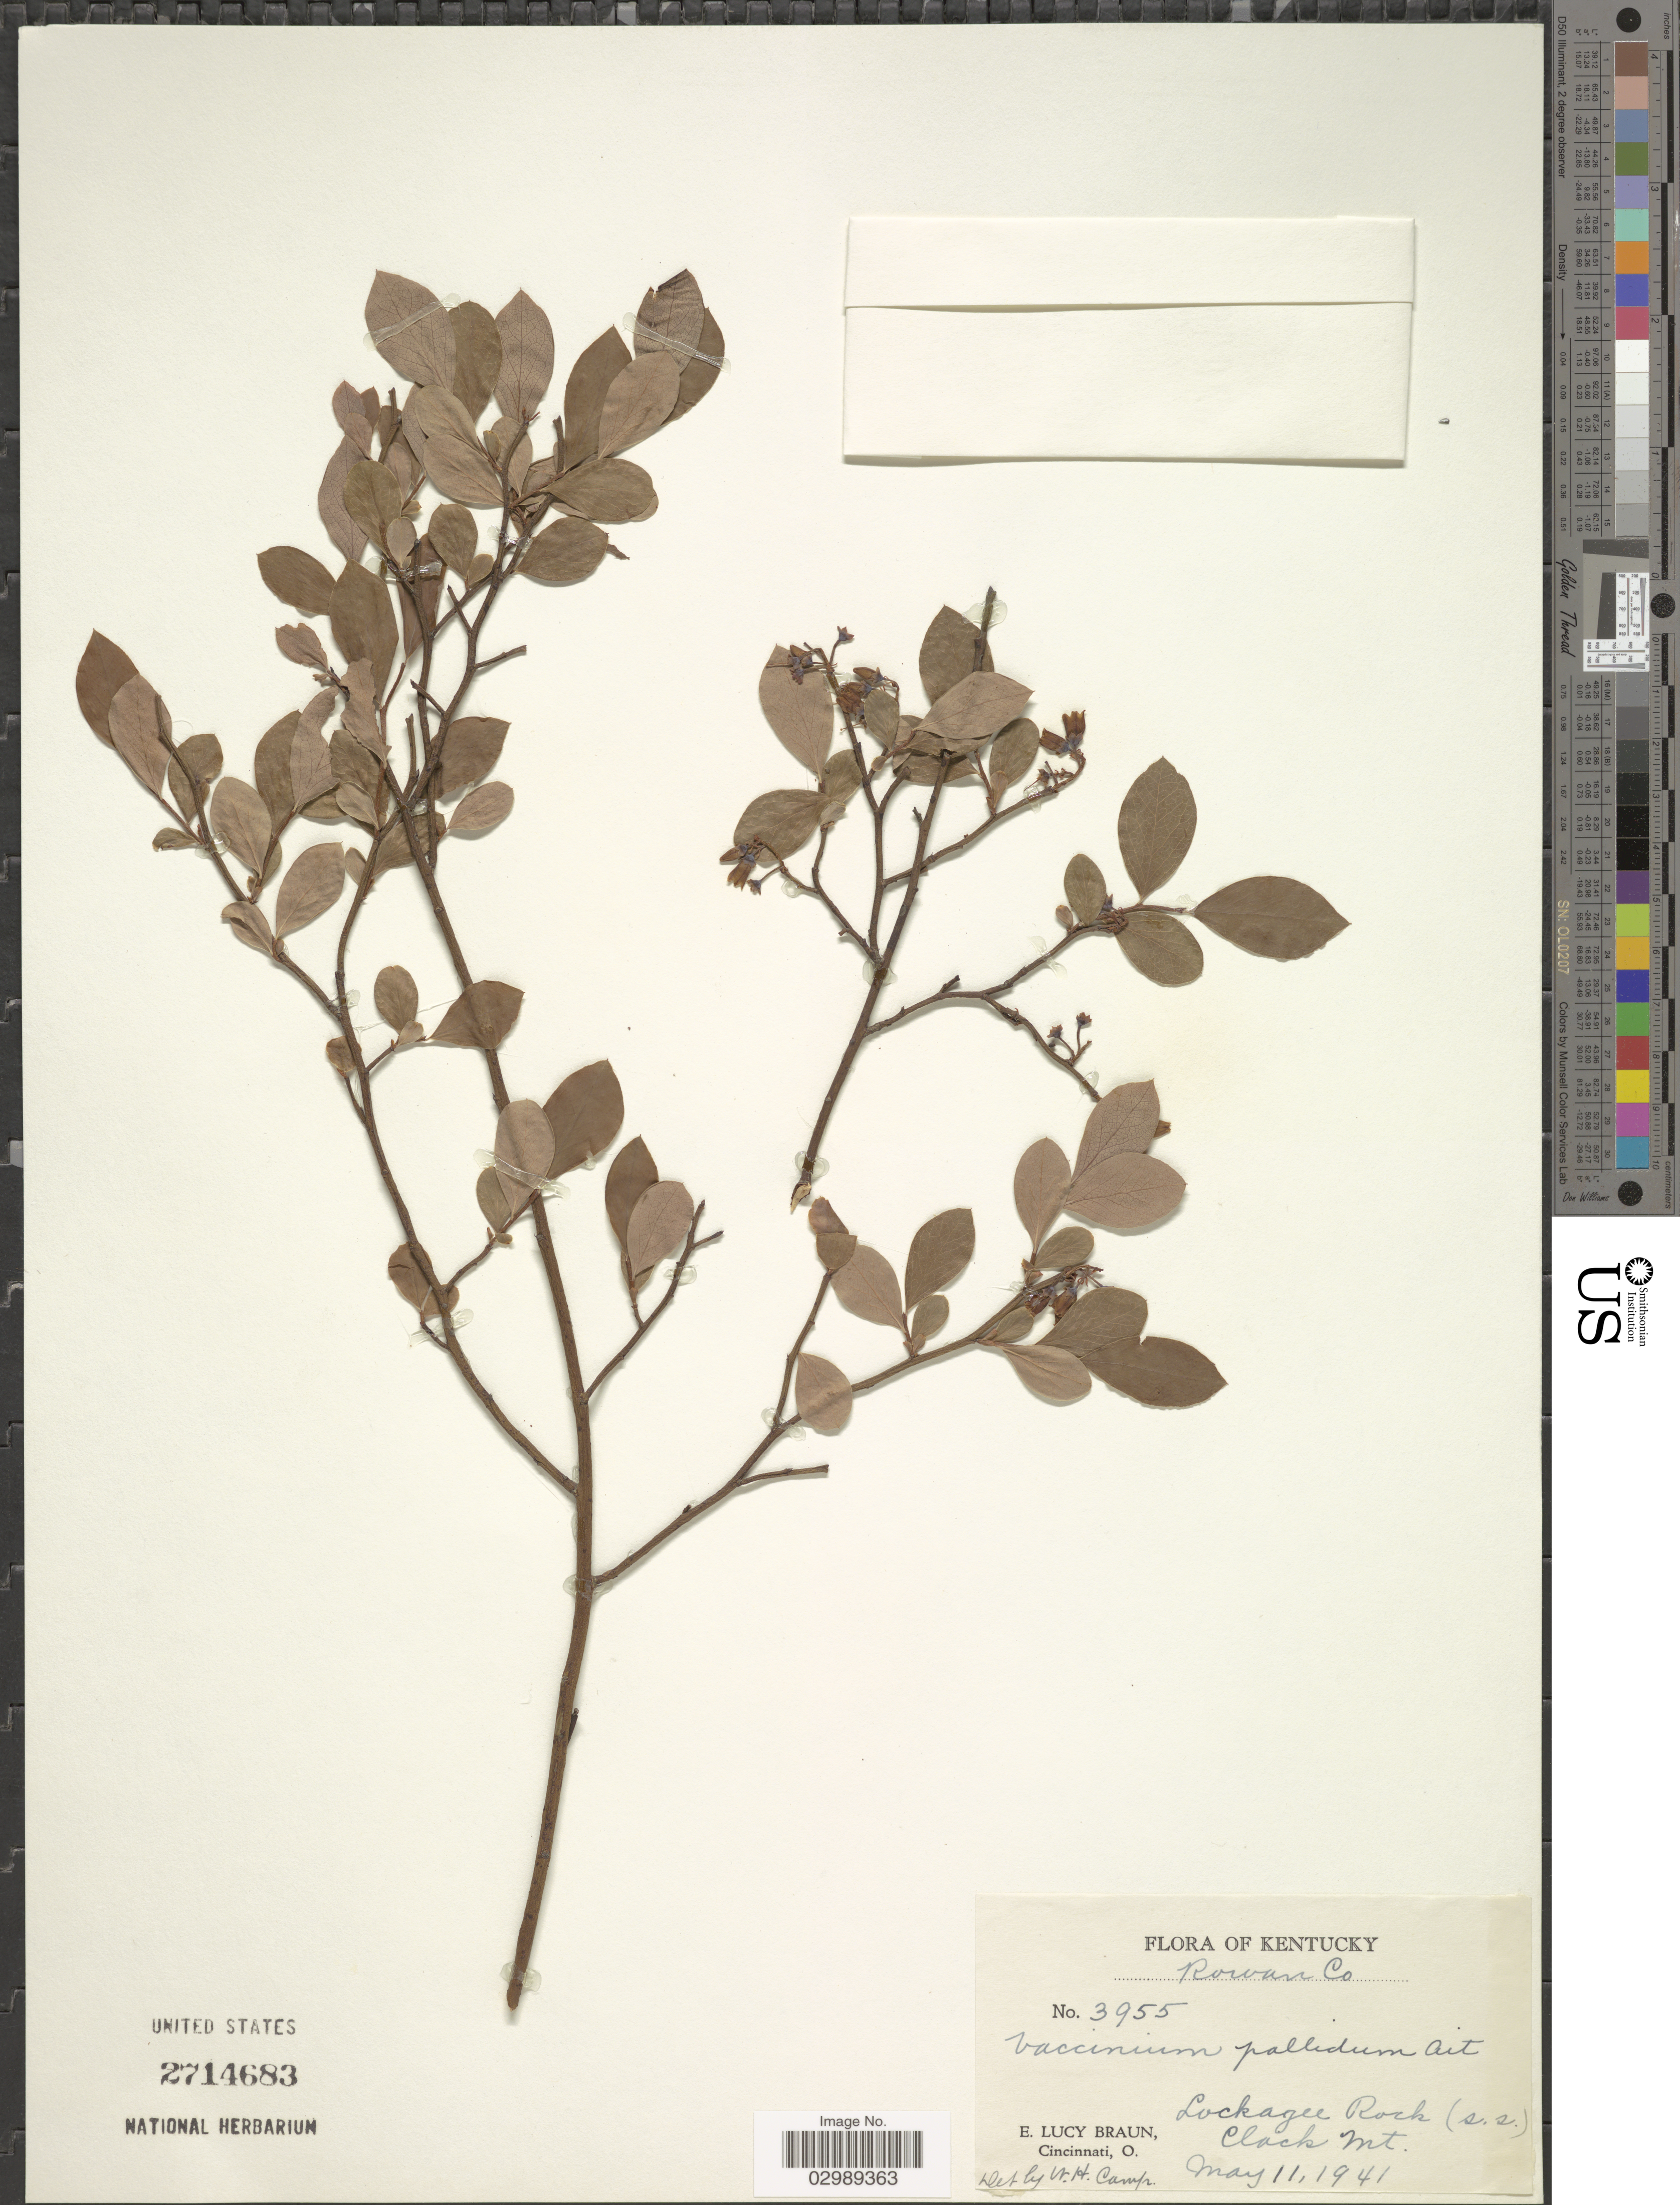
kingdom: Plantae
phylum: Tracheophyta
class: Magnoliopsida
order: Ericales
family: Ericaceae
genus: Vaccinium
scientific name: Vaccinium pallidum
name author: Aiton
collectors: E. L. Braun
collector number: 3955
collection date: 1941-05-11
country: United States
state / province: Kentucky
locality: Rowan Co, Lockagee Rock (s.s.) Clock Mts.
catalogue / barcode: US 2714683